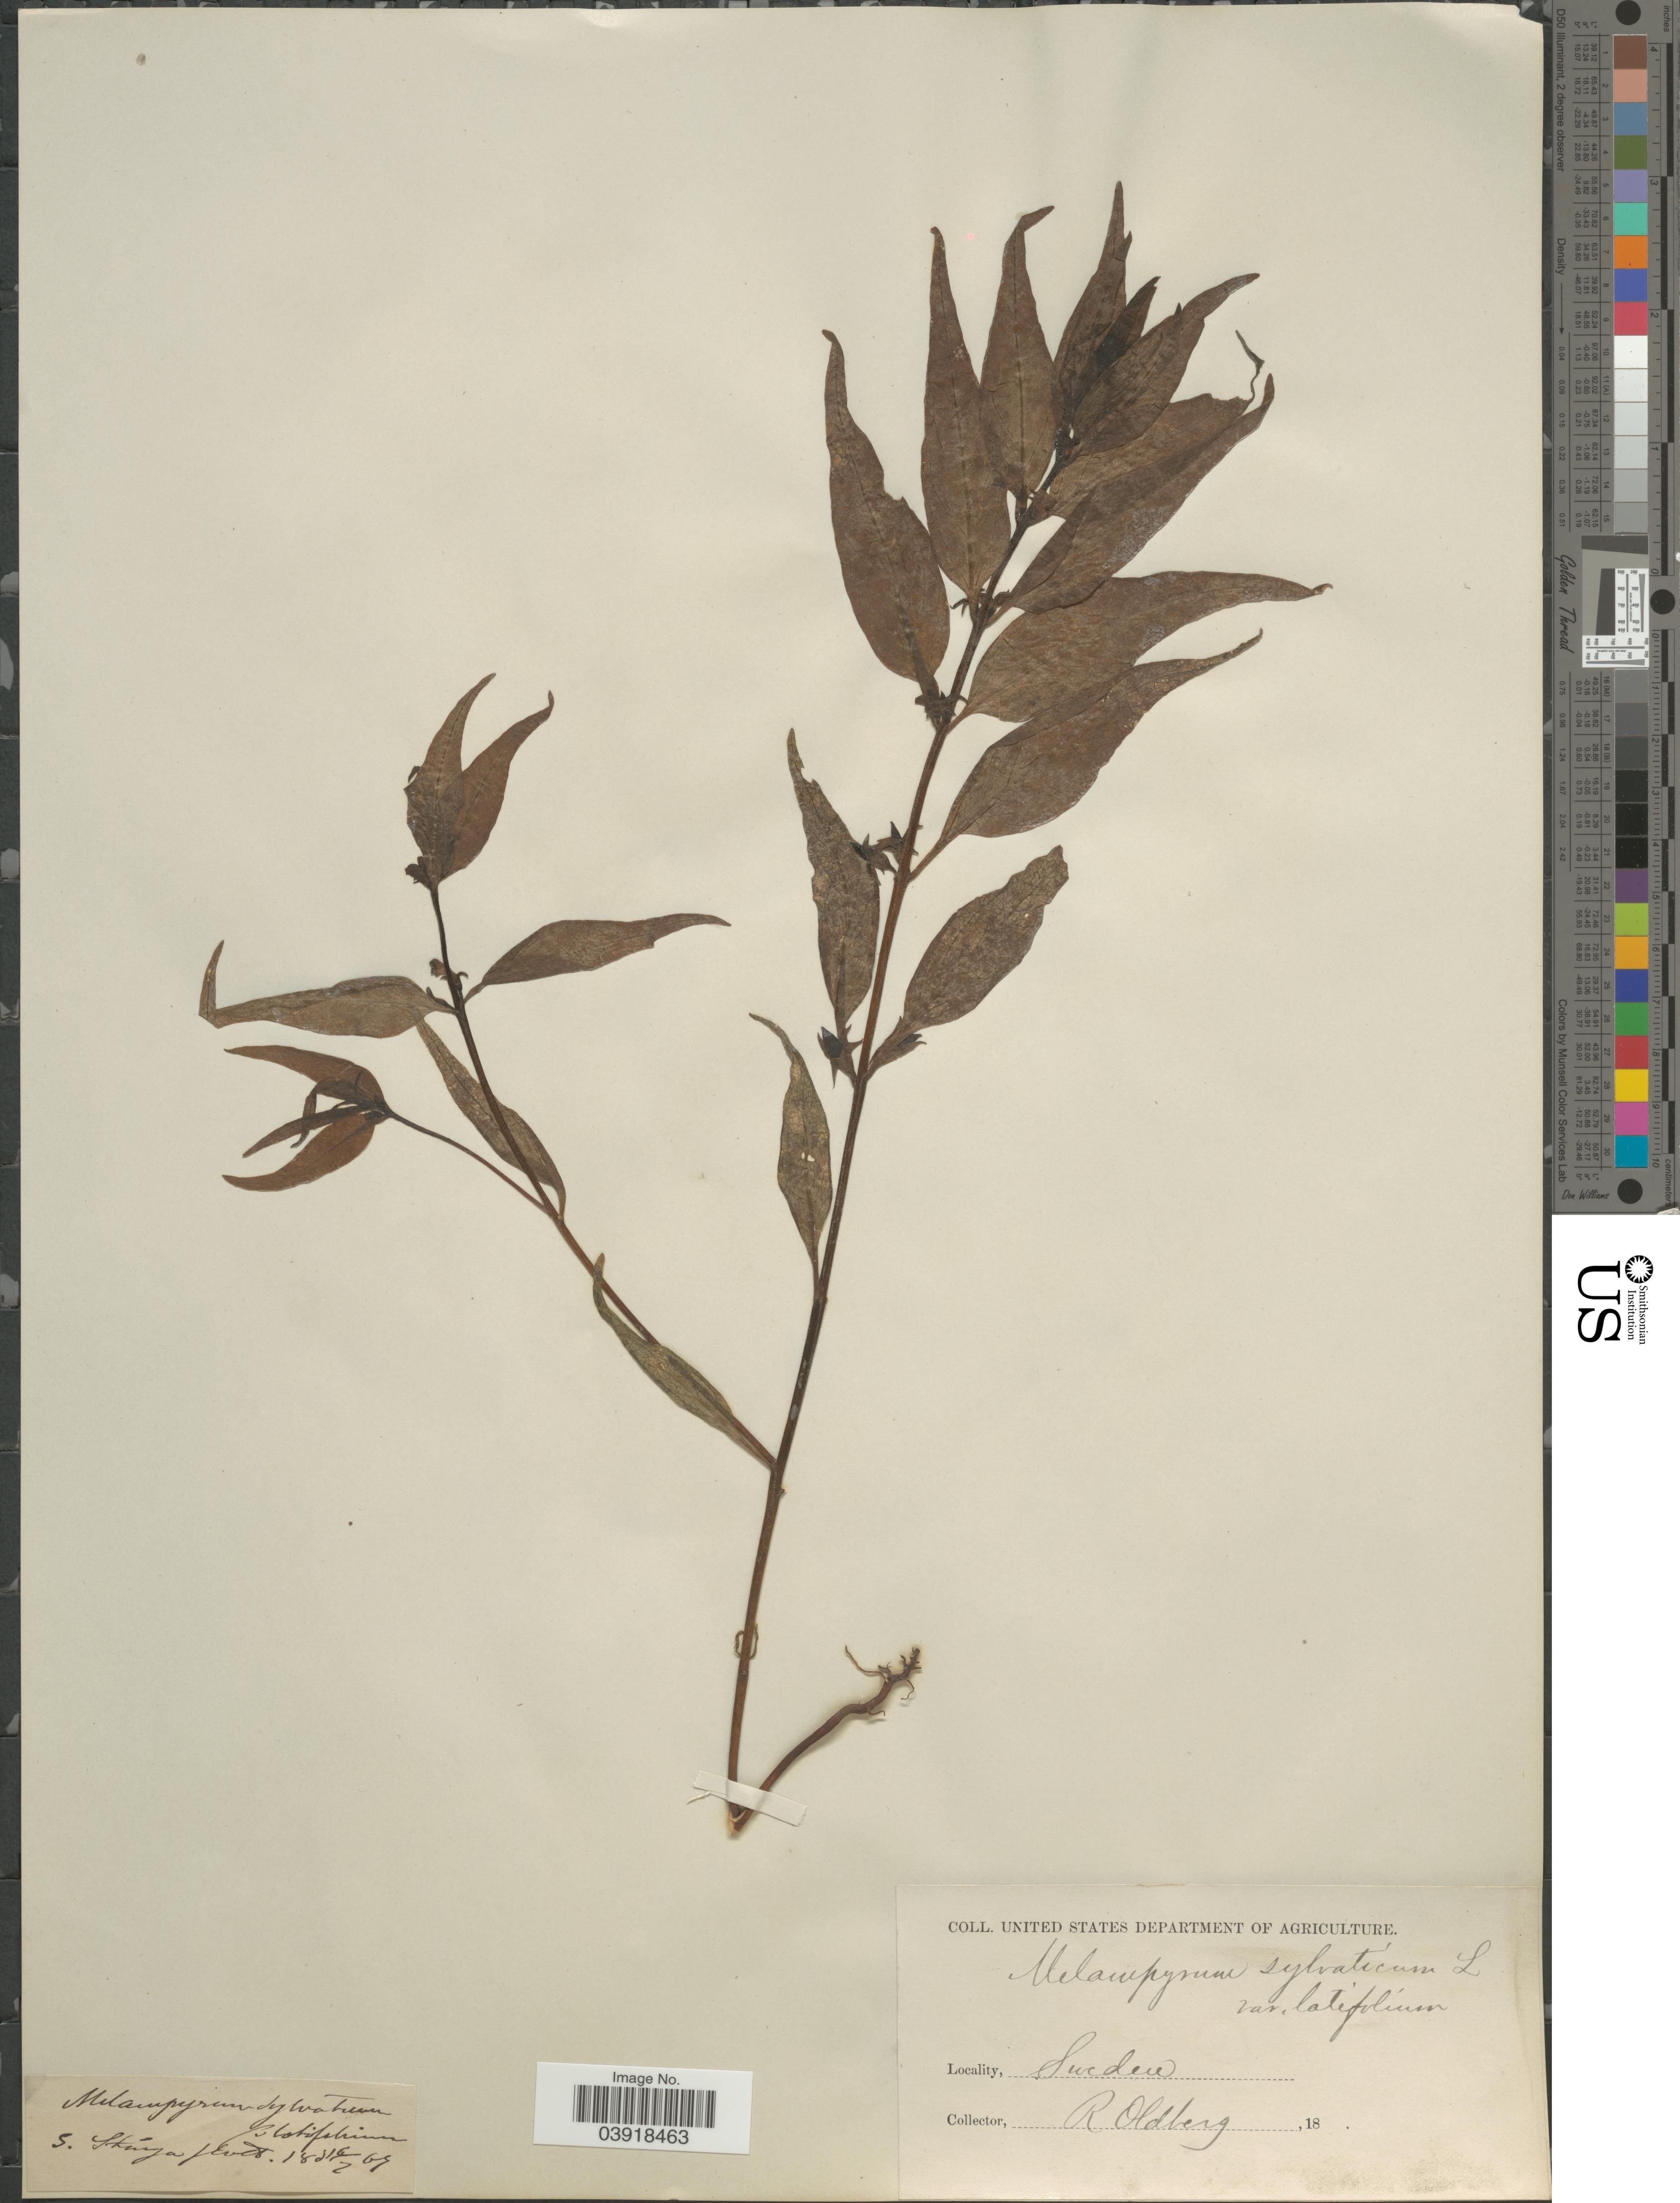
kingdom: Plantae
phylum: Tracheophyta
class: Magnoliopsida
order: Lamiales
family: Orobanchaceae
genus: Melampyrum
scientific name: Melampyrum sylvaticum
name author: L.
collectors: R. Oldberg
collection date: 1867-07-16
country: Sweden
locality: S. Hårga jlvl [interpreted]